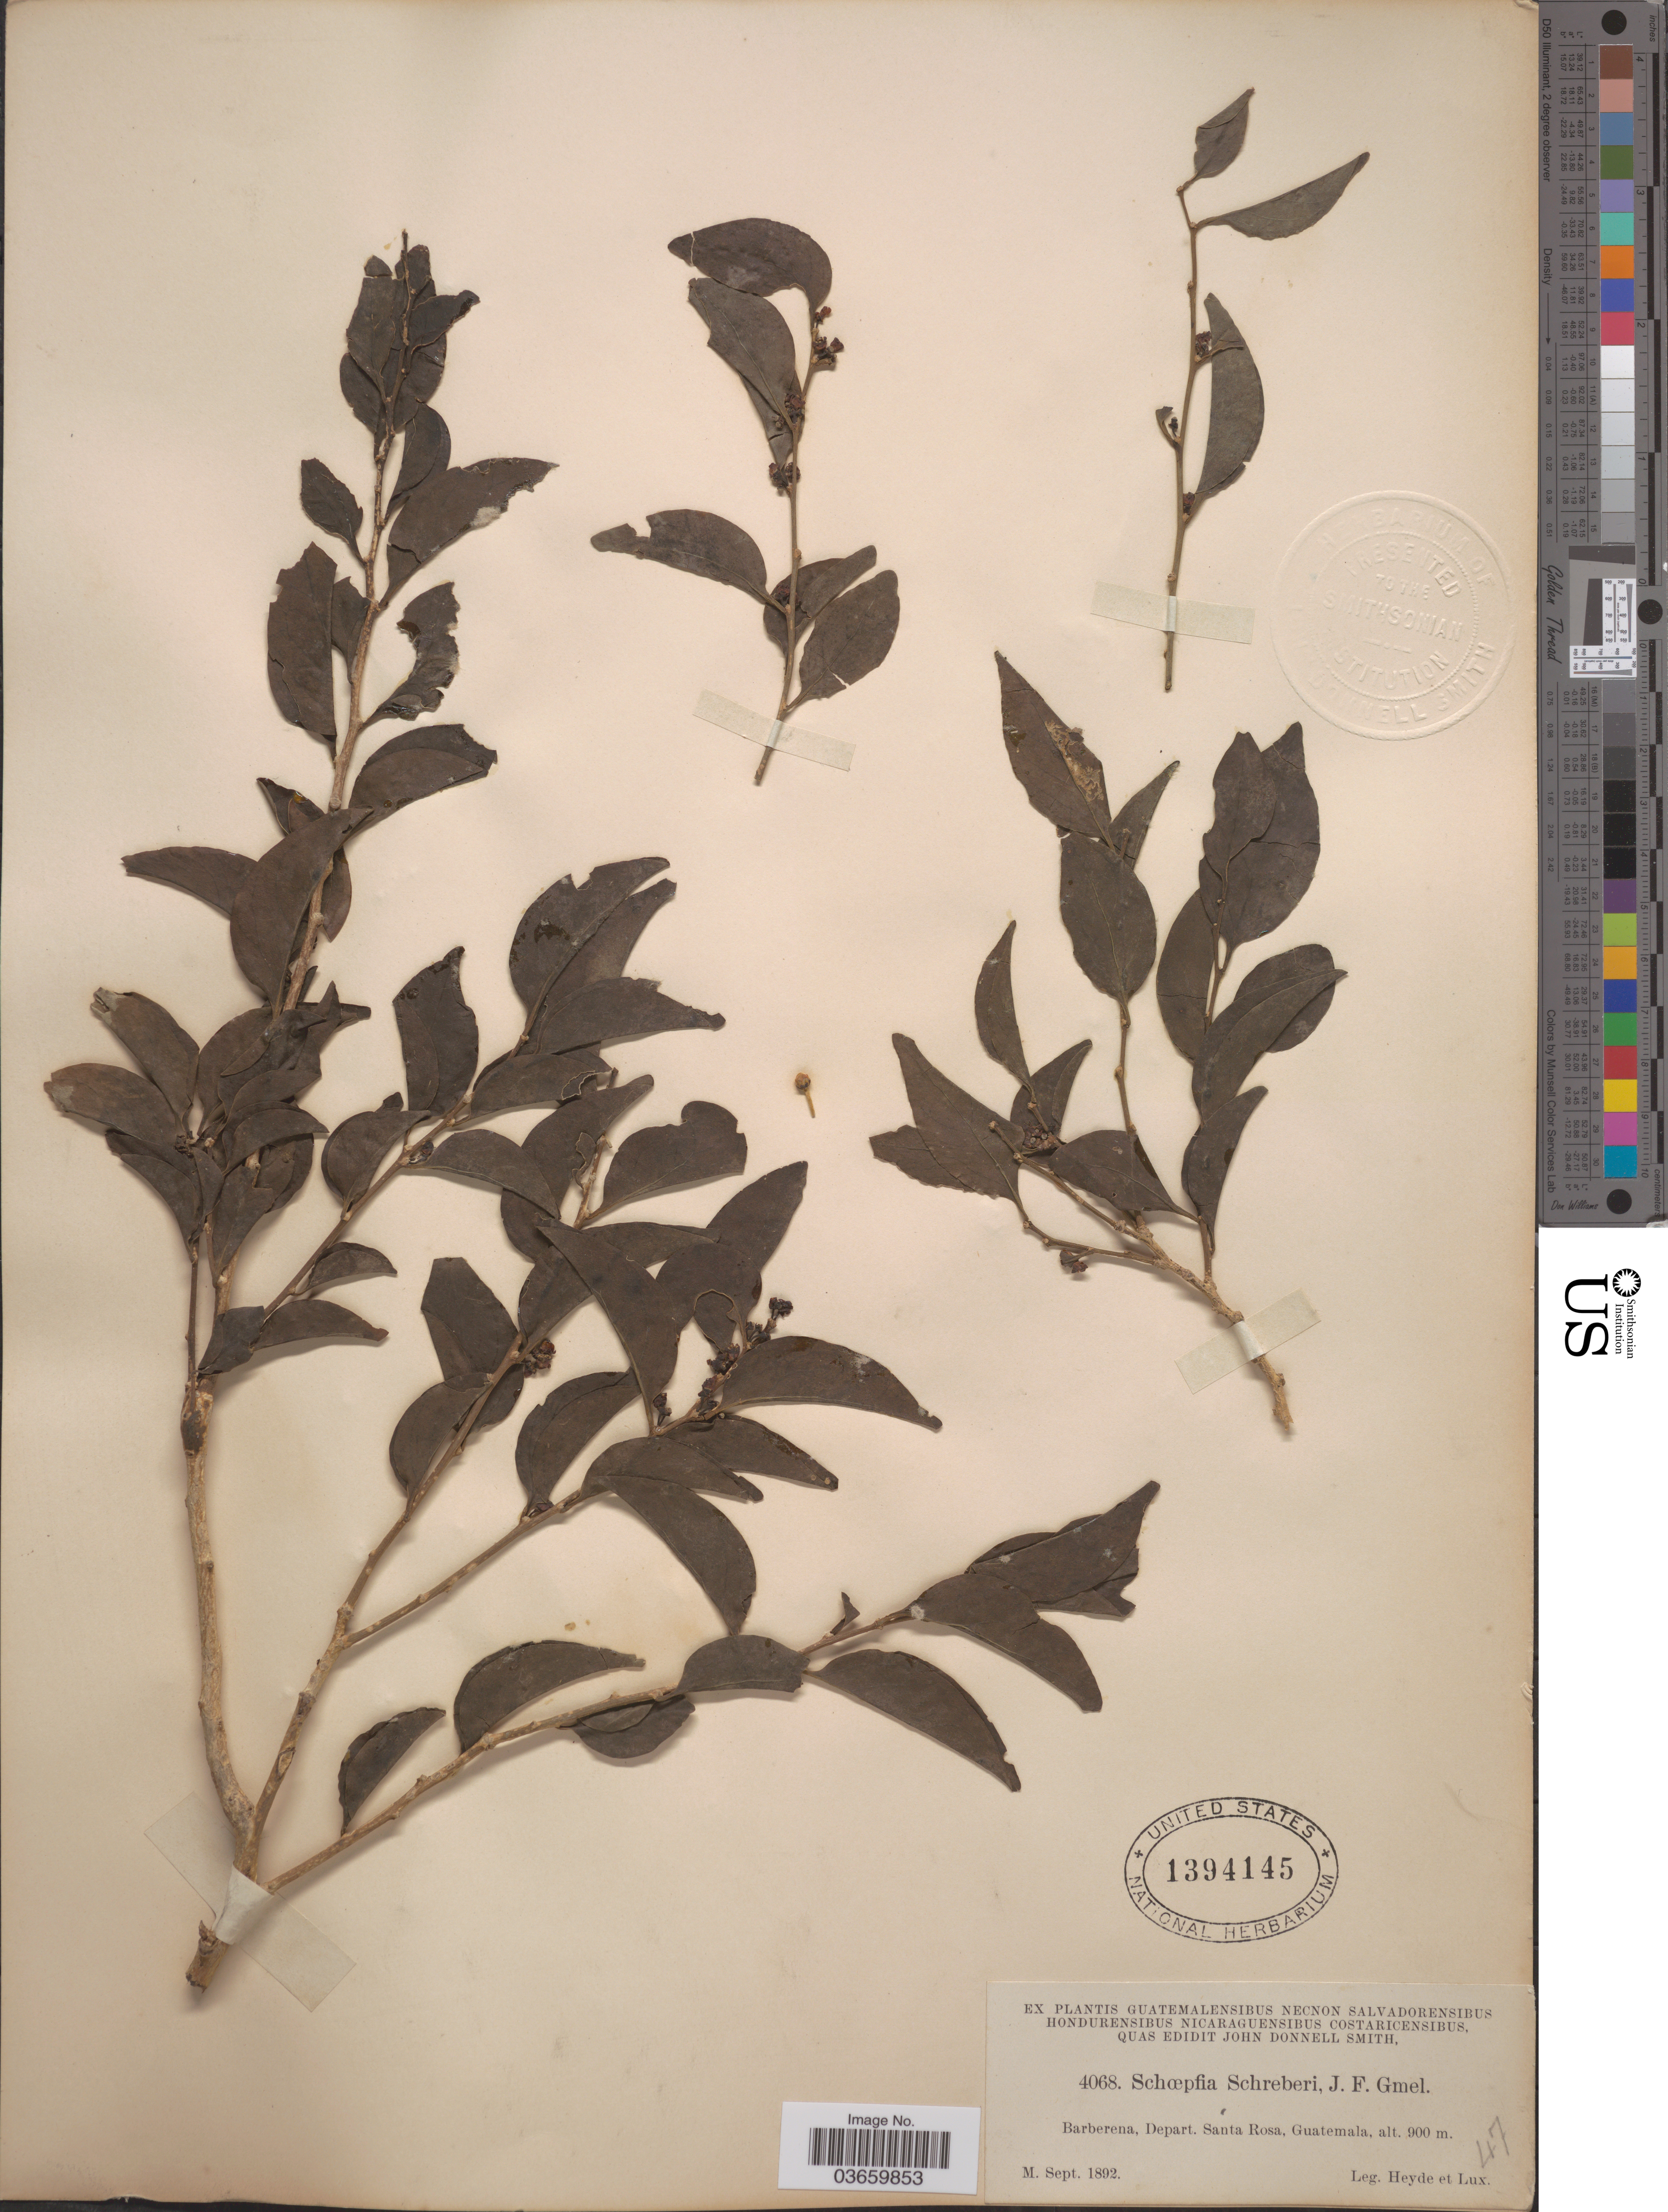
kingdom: Plantae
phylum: Tracheophyta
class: Magnoliopsida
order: Santalales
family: Schoepfiaceae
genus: Schoepfia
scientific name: Schoepfia schreberi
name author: J.F. Gmel.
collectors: Heyde & Lux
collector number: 4068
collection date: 1892-09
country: Guatemala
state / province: Santa Rosa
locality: Barberena, Depart. Santa Rosa.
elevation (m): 900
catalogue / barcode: US 1394145